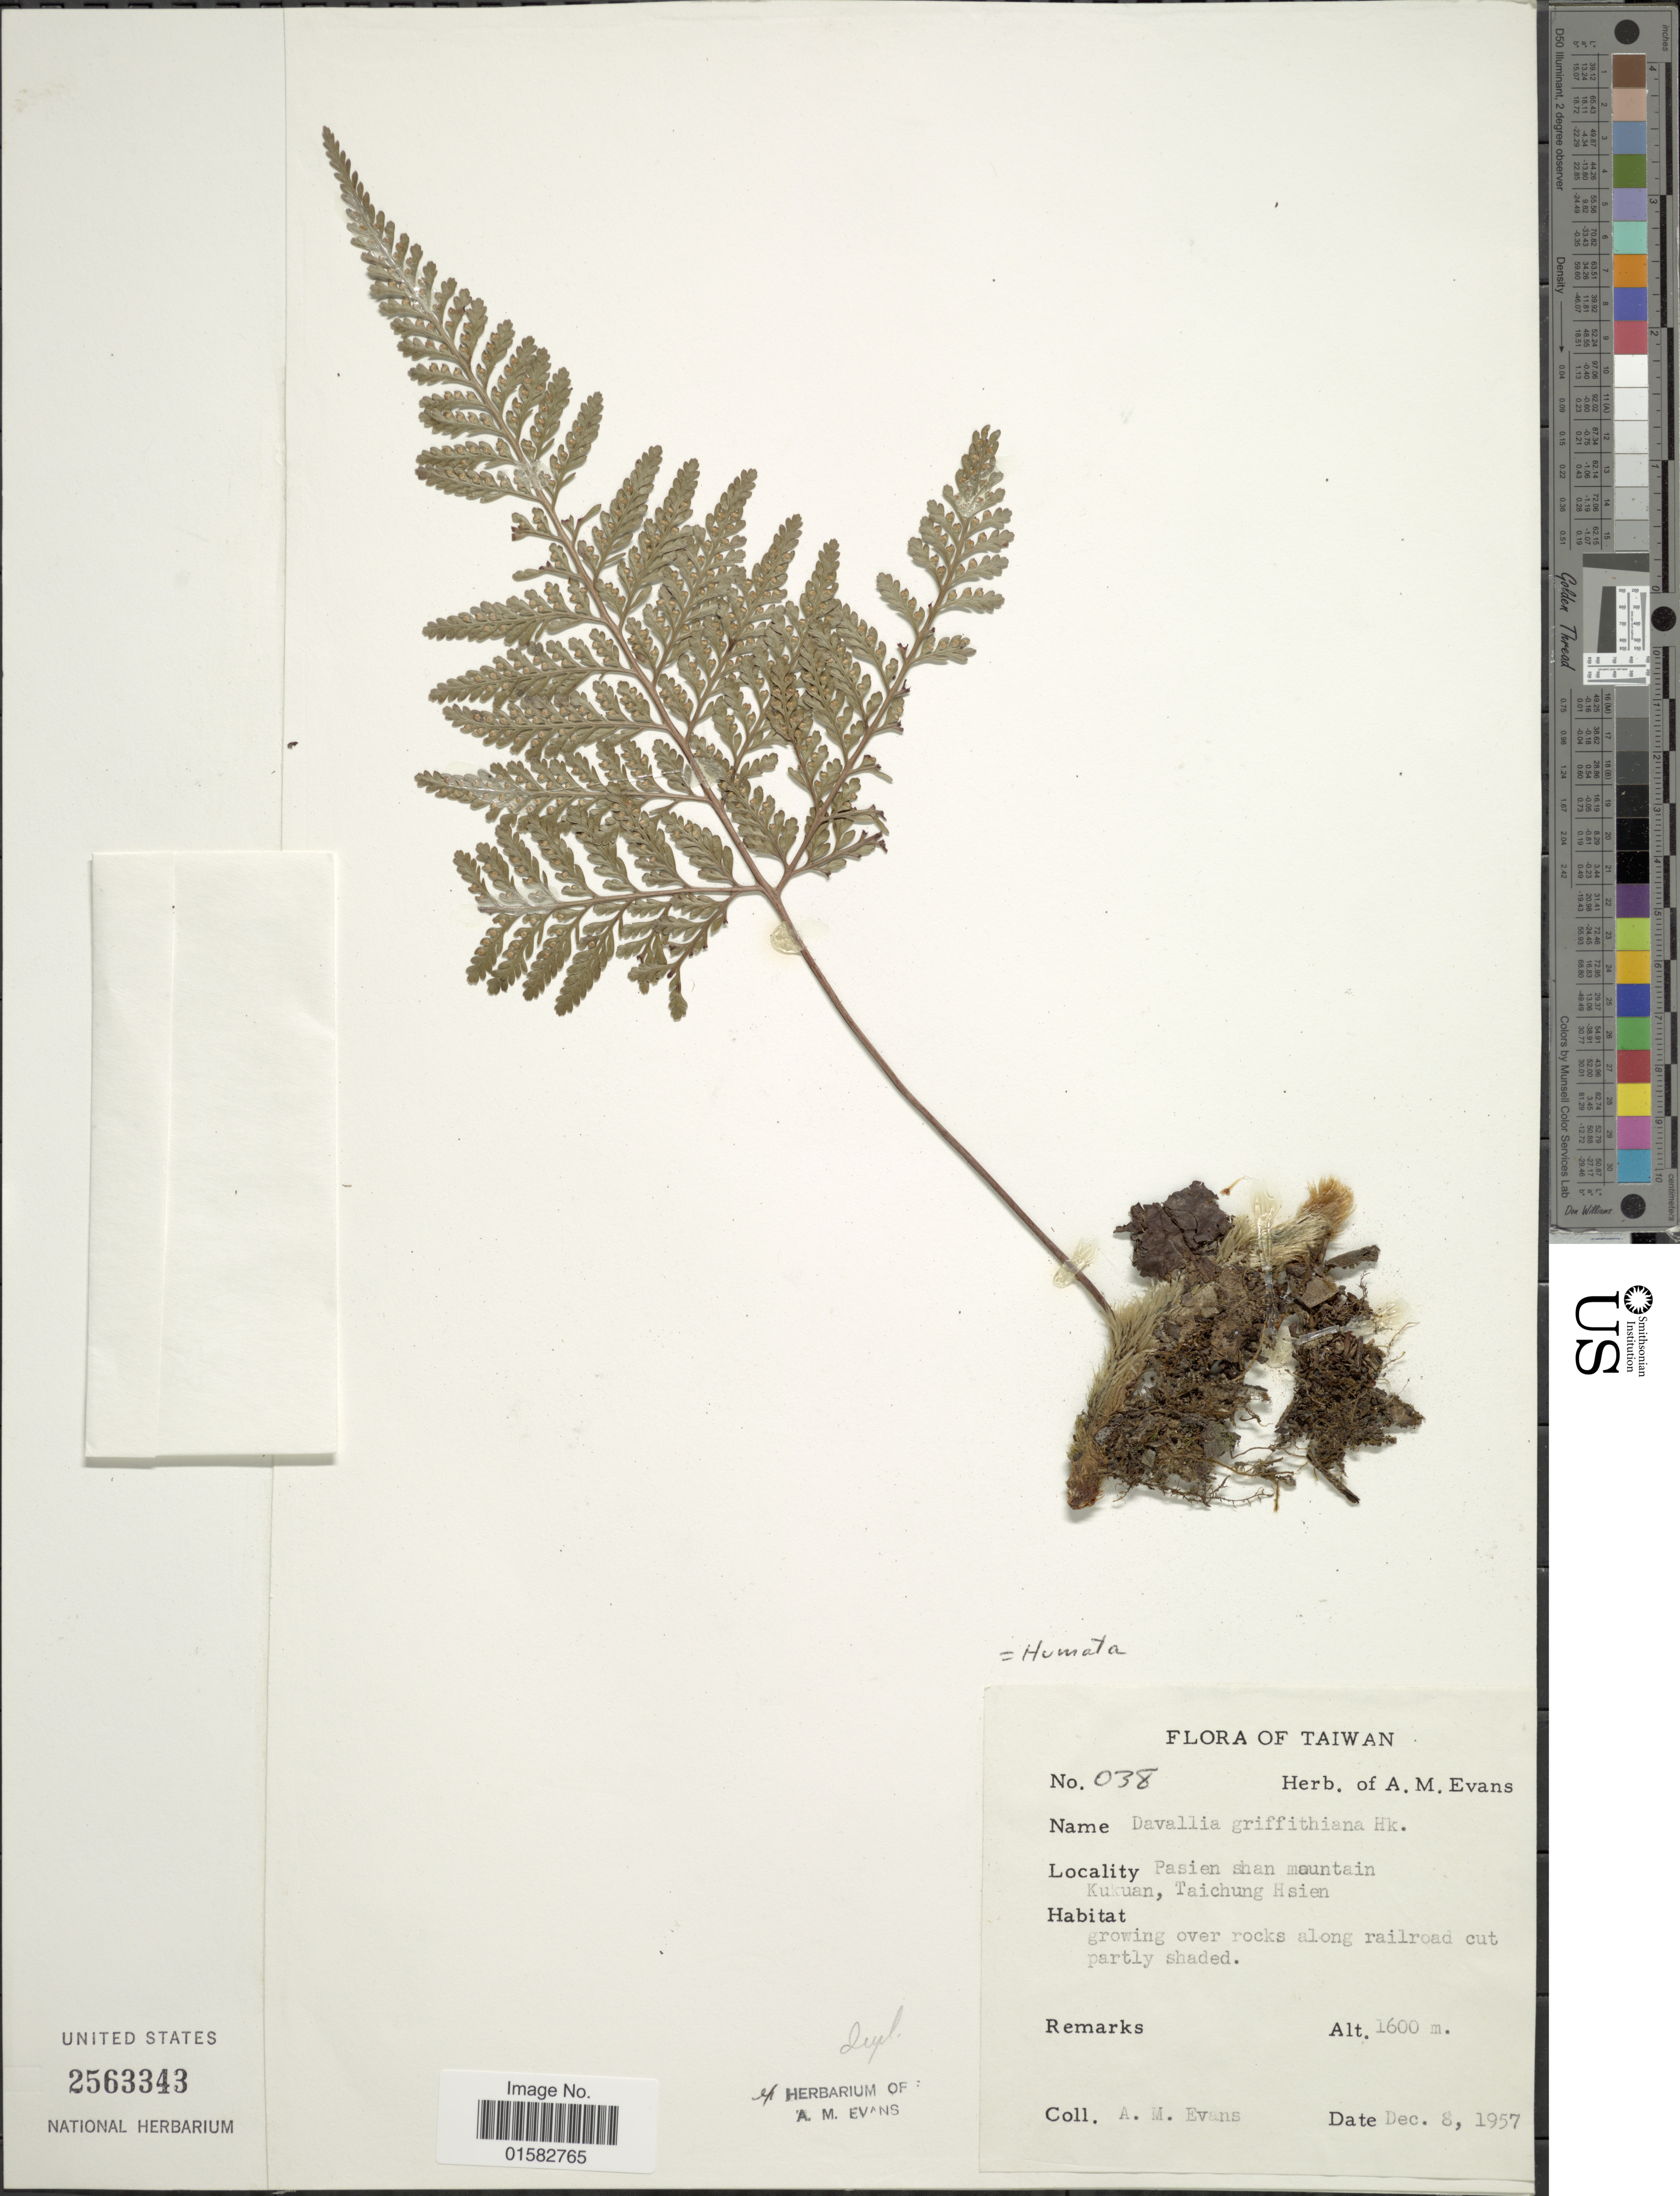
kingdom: Plantae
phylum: Tracheophyta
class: Polypodiopsida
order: Polypodiales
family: Davalliaceae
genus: Davallia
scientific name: Davallia griffithiana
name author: Hook.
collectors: A. M. Evans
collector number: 38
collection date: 1957-12-08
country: Taiwan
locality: Taiwan, Pasien shan Mountain, Kukuan, Taichung Hsien.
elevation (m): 1600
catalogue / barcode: US 2563343